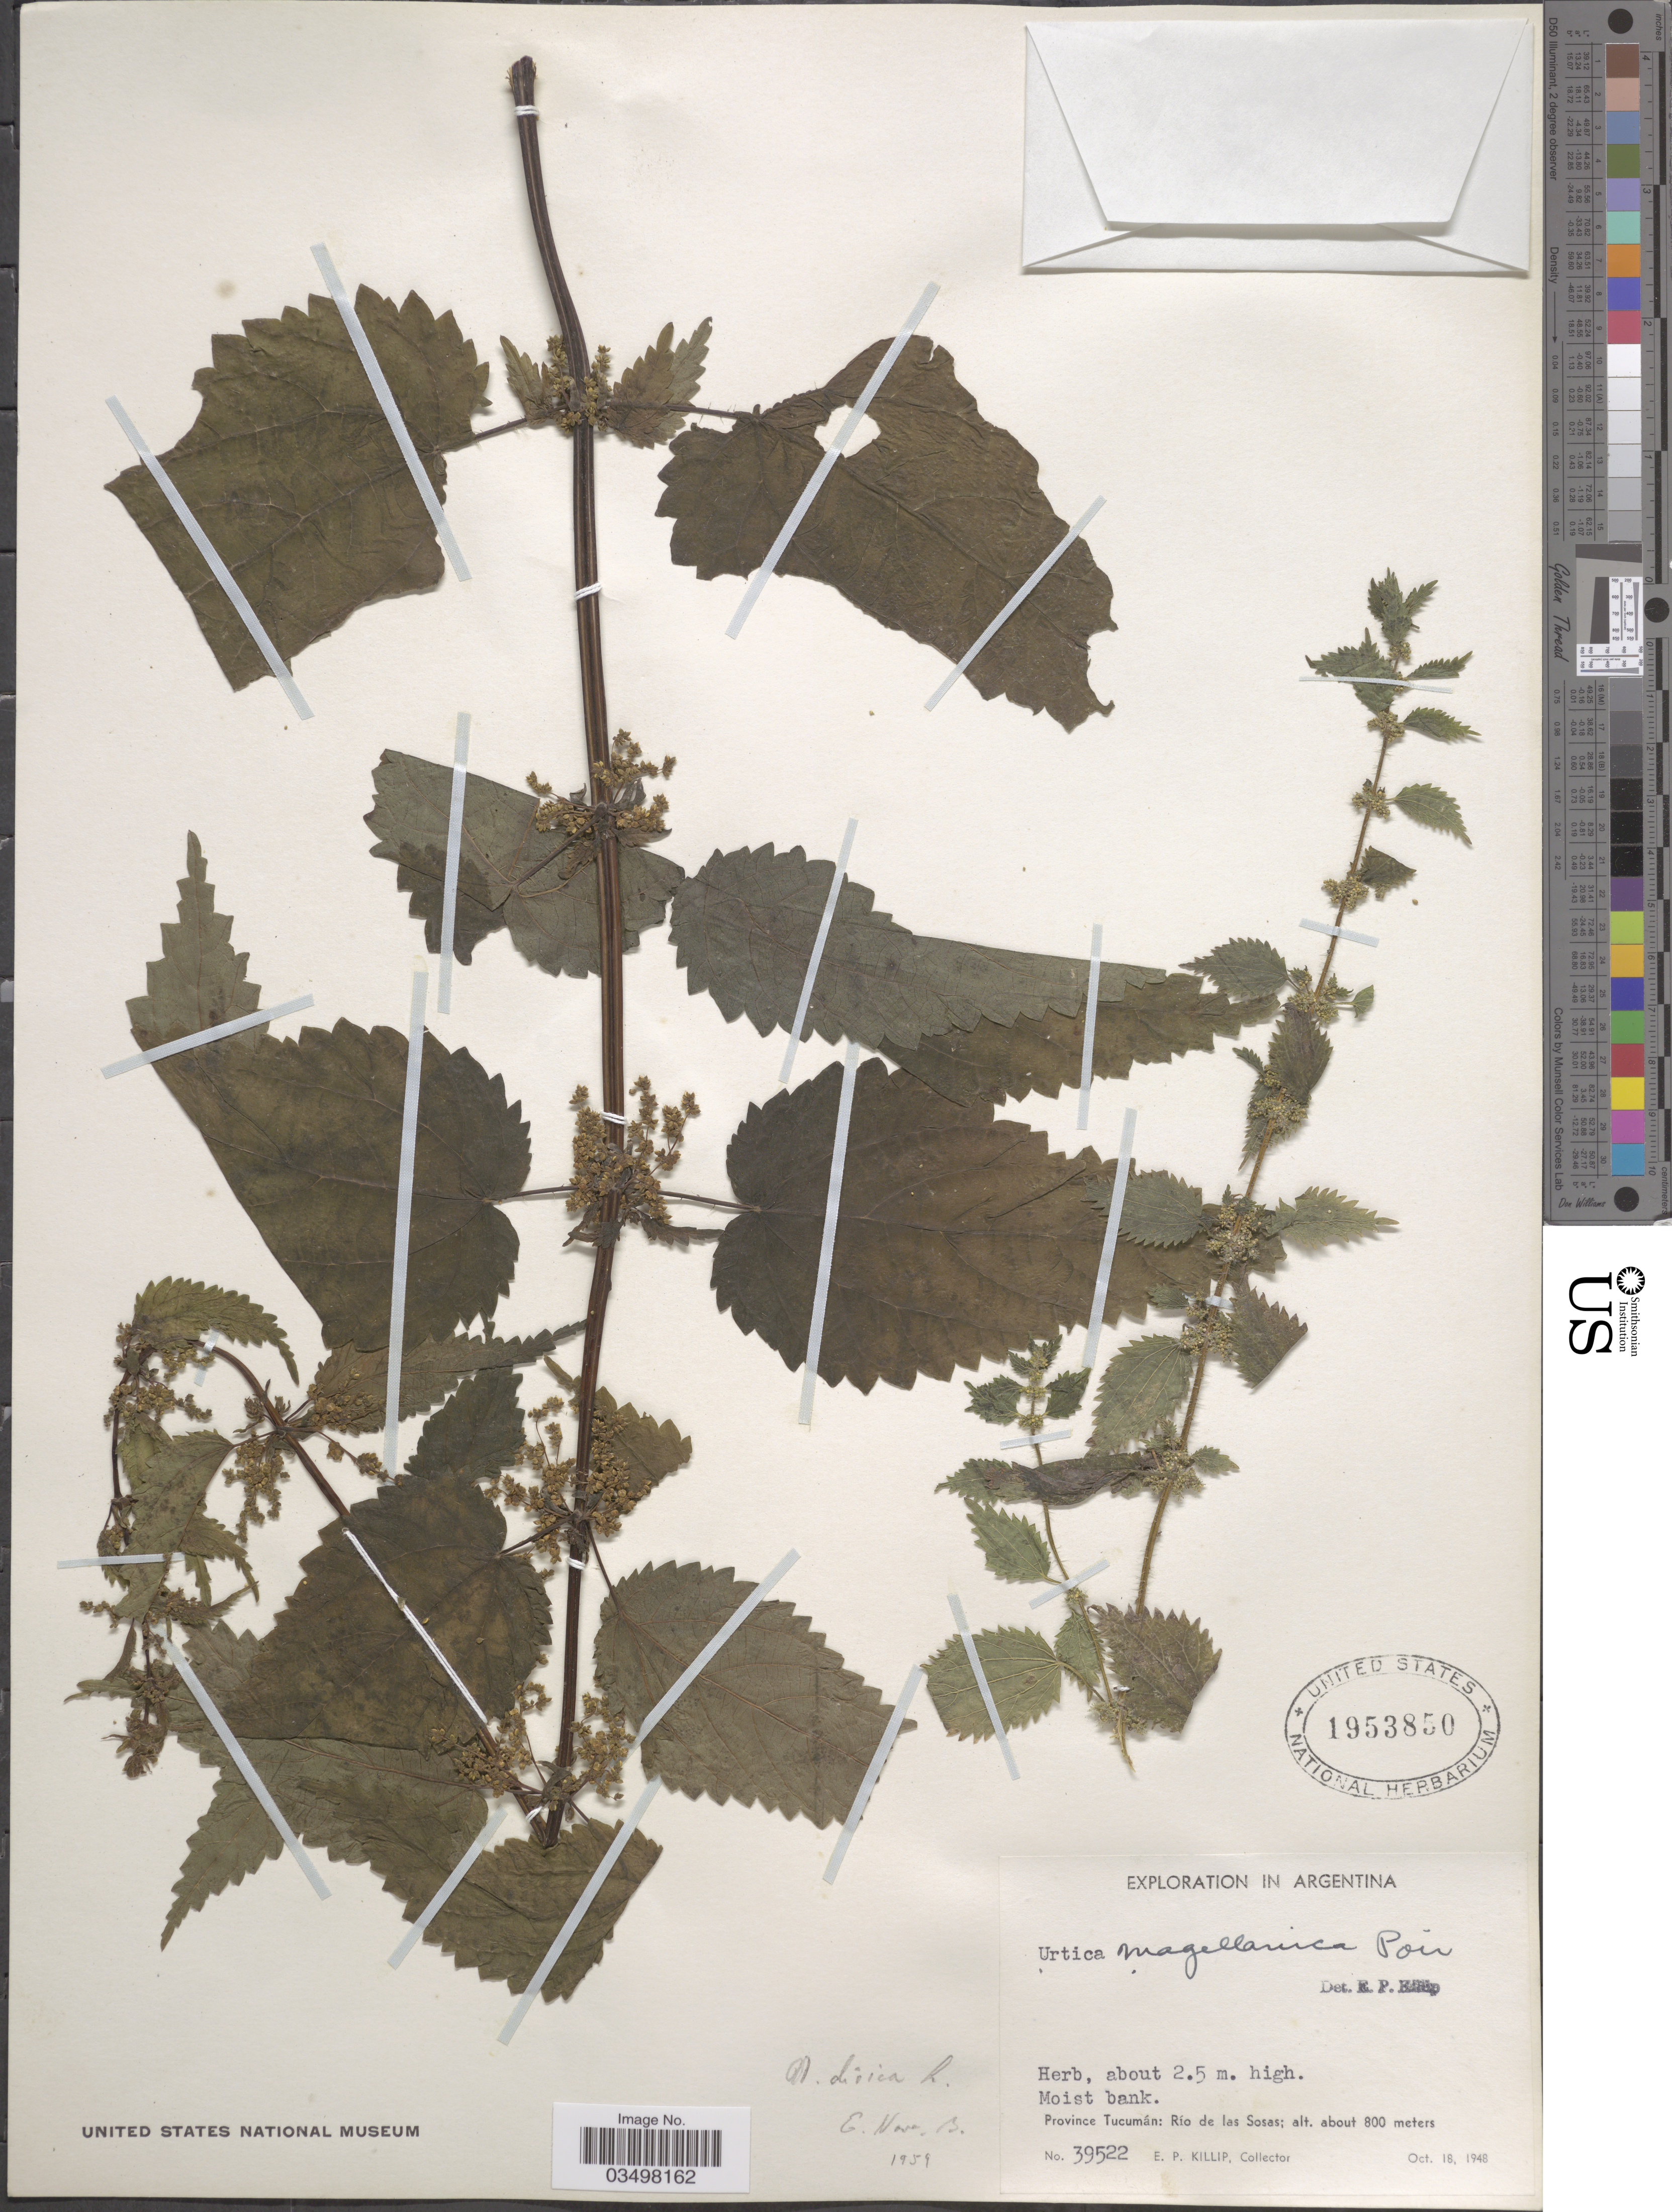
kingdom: Plantae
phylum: Tracheophyta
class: Magnoliopsida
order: Rosales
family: Urticaceae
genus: Urtica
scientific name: Urtica magellanica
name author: Juss. ex Poir.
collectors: E. P. Killip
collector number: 39522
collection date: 1948-10-18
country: Argentina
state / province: Tucuman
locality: Río de las Sosas.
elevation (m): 800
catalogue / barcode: US 1953850